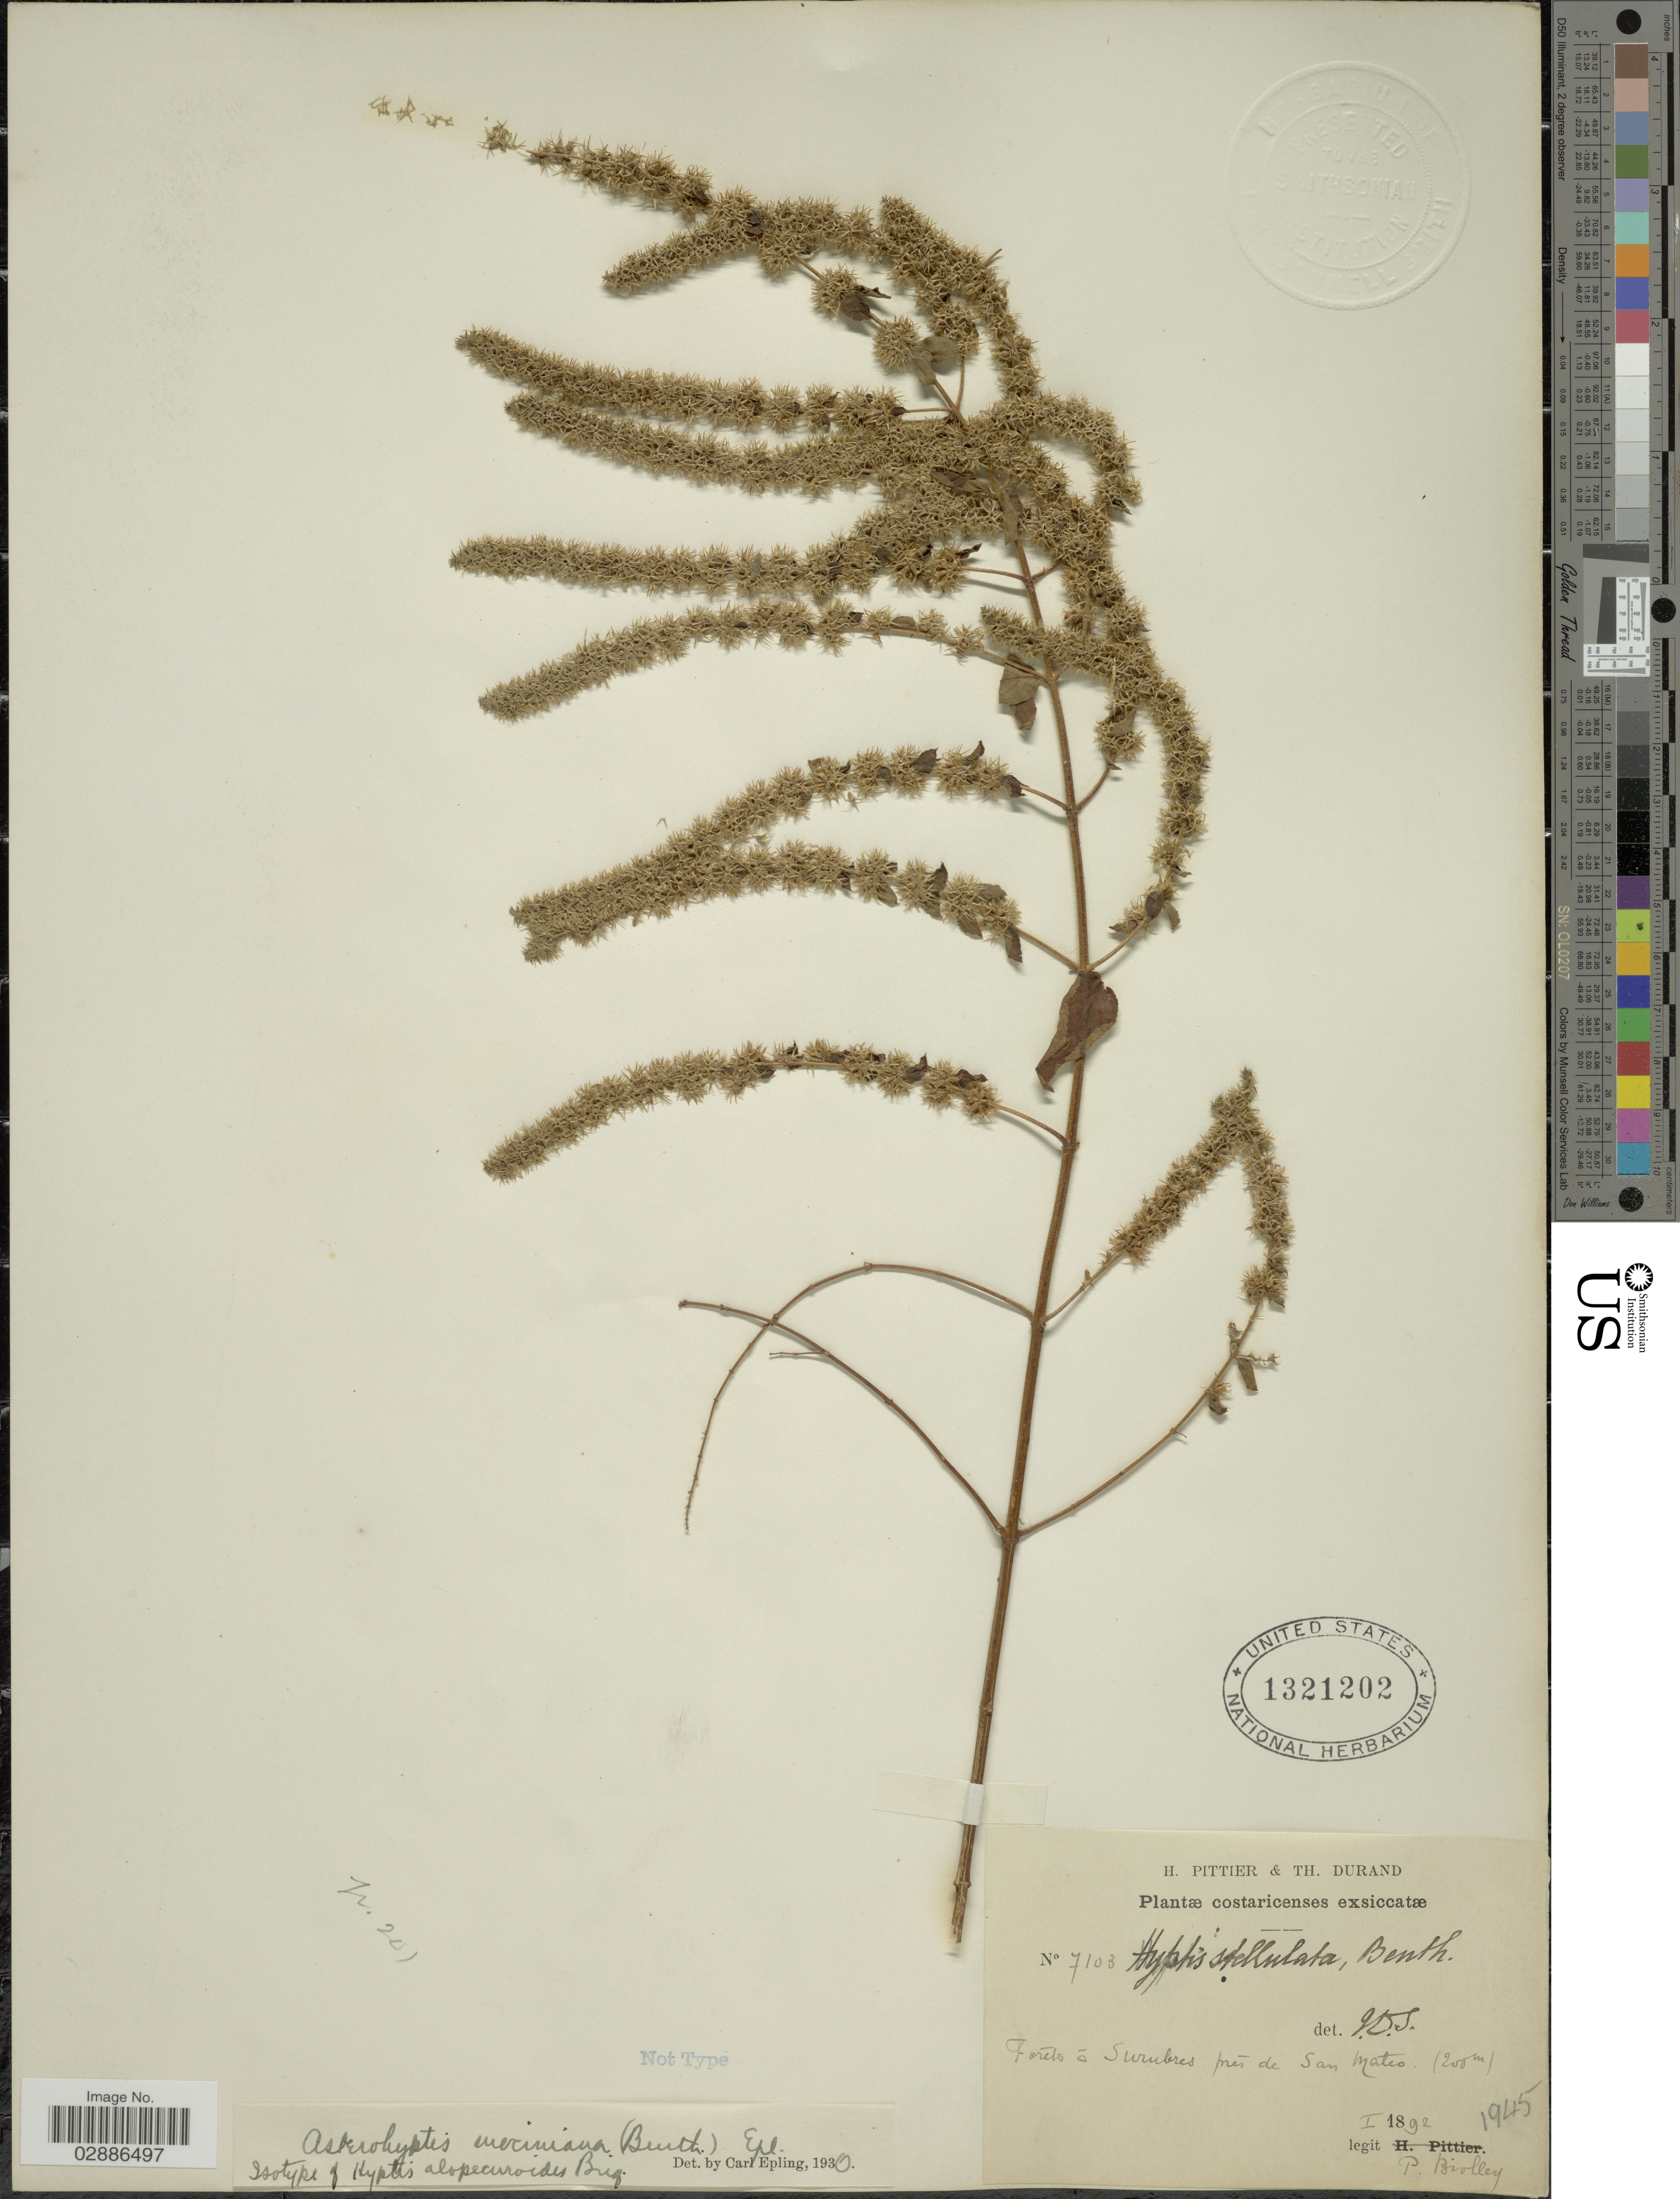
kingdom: Plantae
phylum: Tracheophyta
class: Magnoliopsida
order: Lamiales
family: Lamiaceae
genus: Asterohyptis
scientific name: Asterohyptis mociniana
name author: (Benth.) Epling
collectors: P. Biolley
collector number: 7103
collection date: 1892-01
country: Costa Rica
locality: Forets á Surubres près de San Mateo.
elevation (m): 200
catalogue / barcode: US 1321202